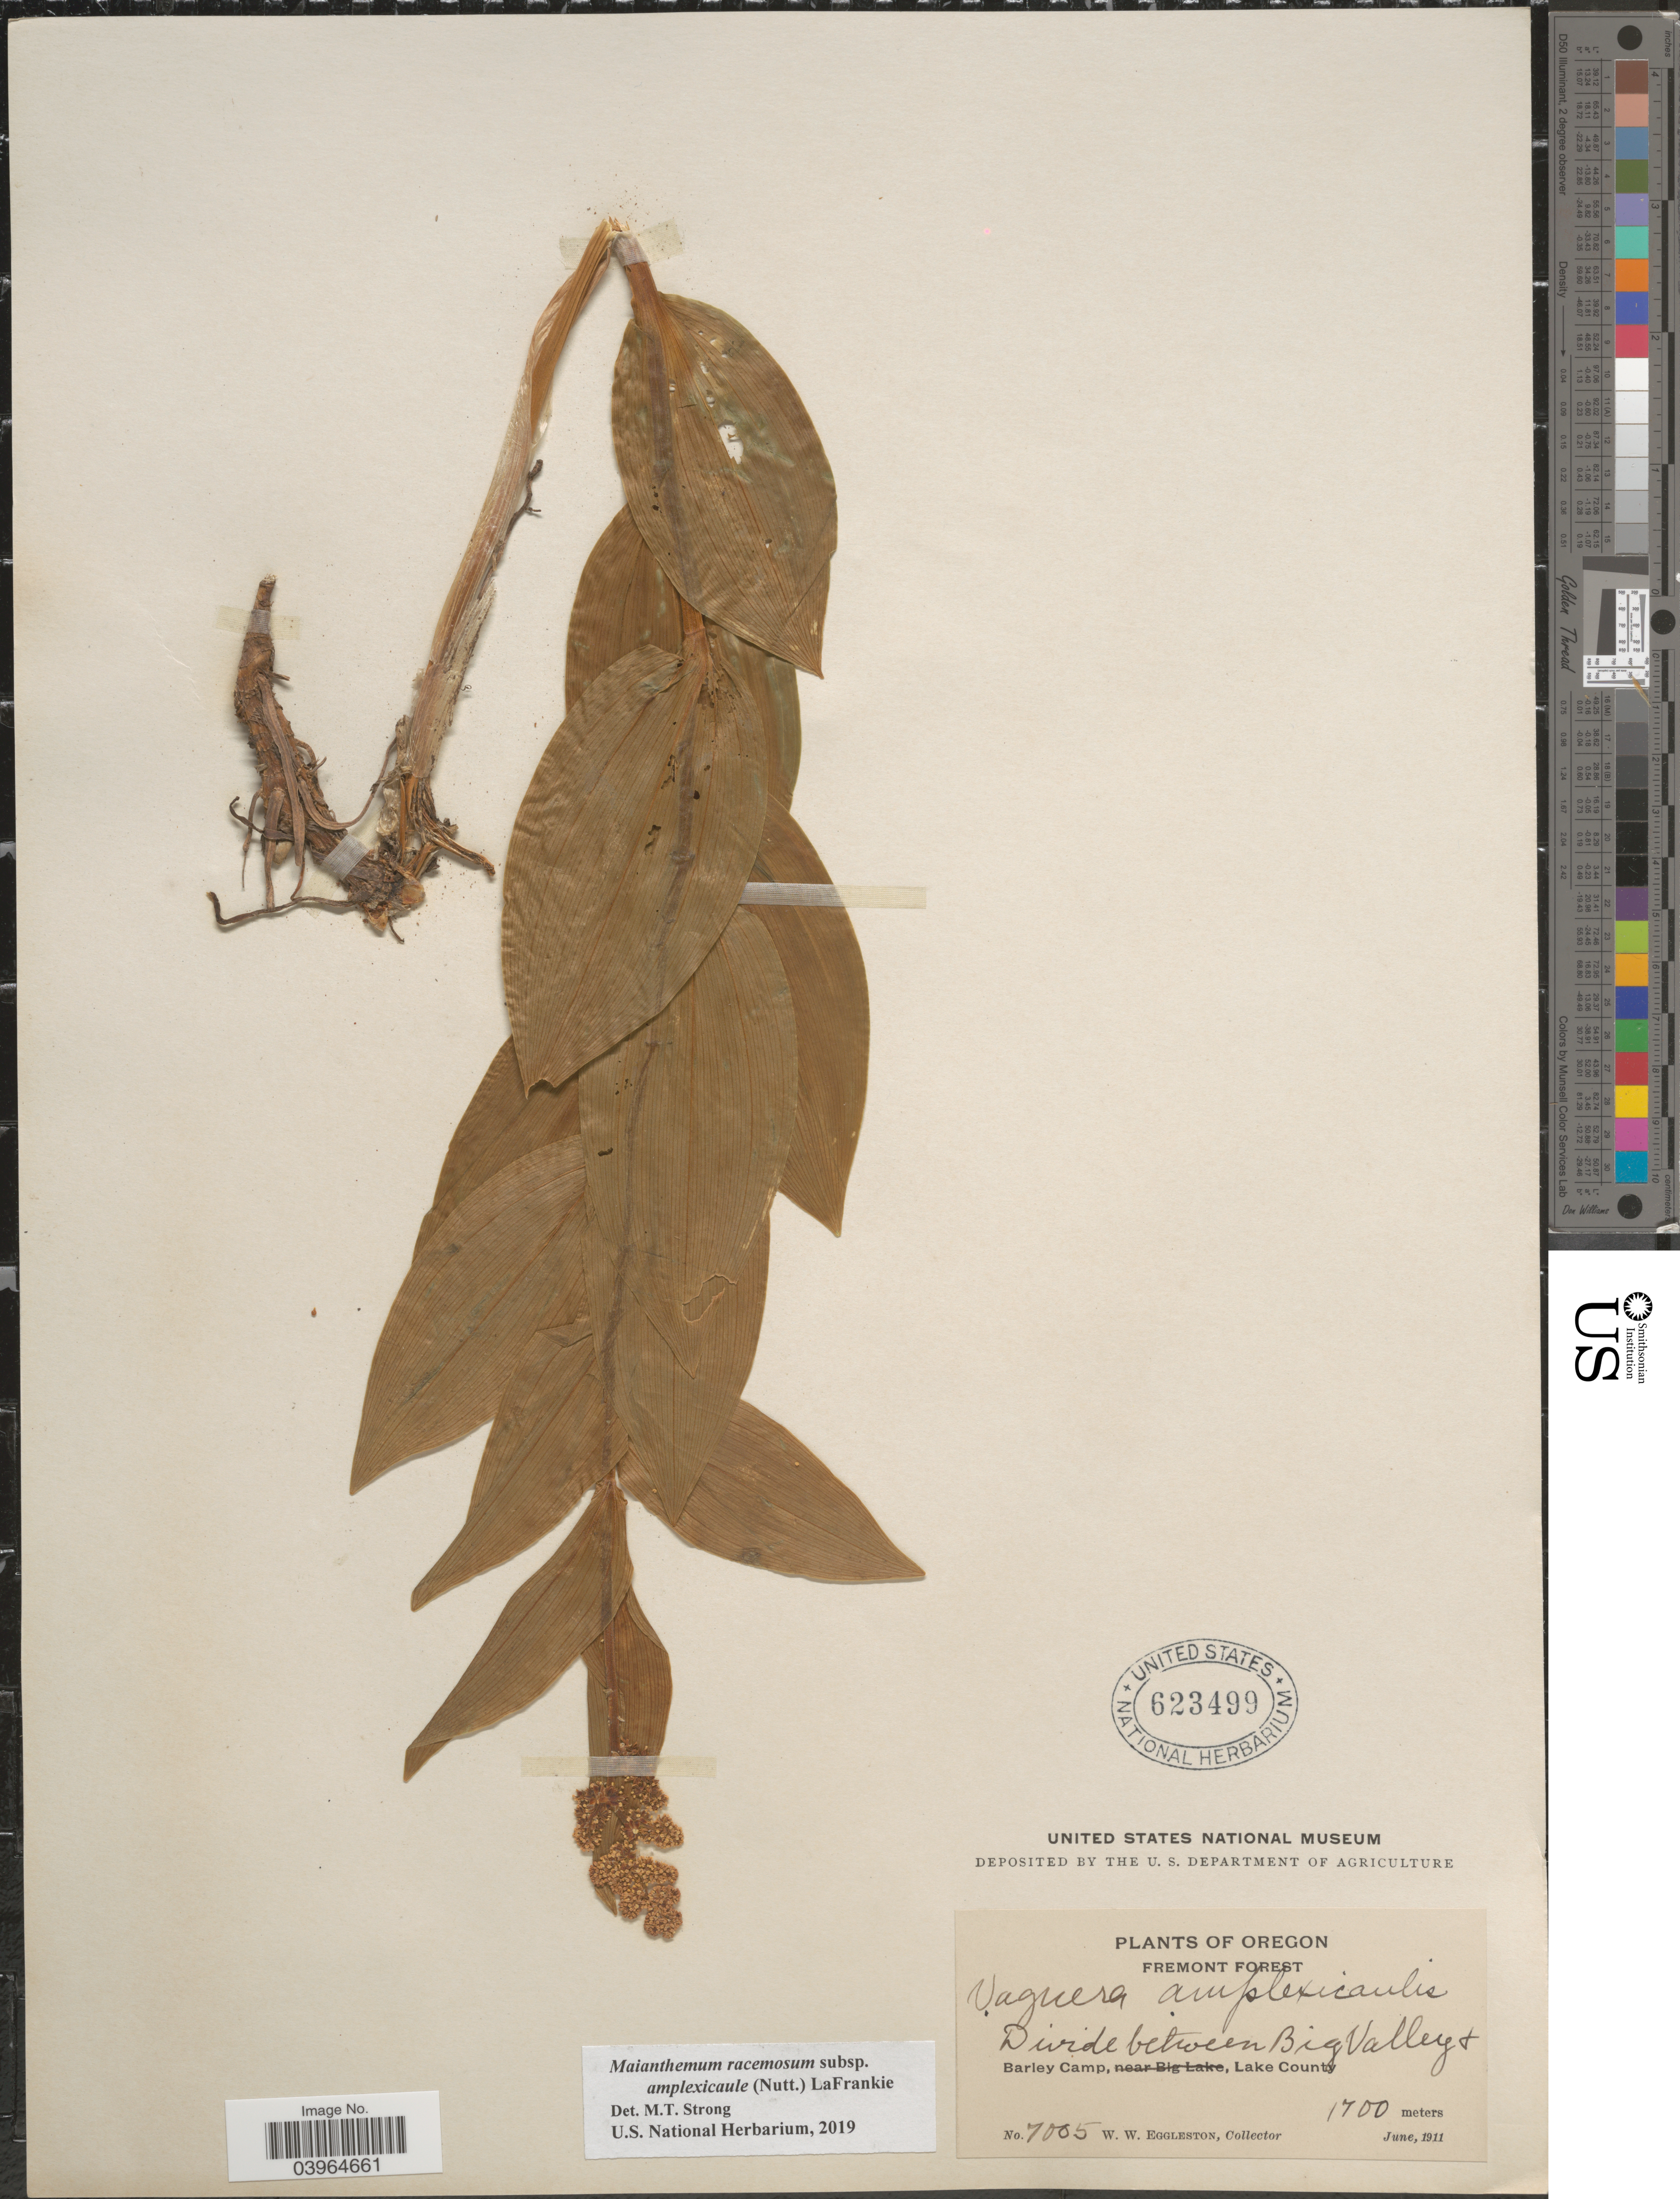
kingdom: Plantae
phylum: Tracheophyta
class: Liliopsida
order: Asparagales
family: Asparagaceae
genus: Maianthemum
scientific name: Maianthemum racemosum subsp. amplexicaule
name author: (Nutt.) LaFrankie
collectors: W. W. Eggleston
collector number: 7005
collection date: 1911-06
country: United States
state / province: Oregon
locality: Fremont Forest. Divide between Big Valley & Barley Camp, Lake County.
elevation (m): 1700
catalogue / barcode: US 623499